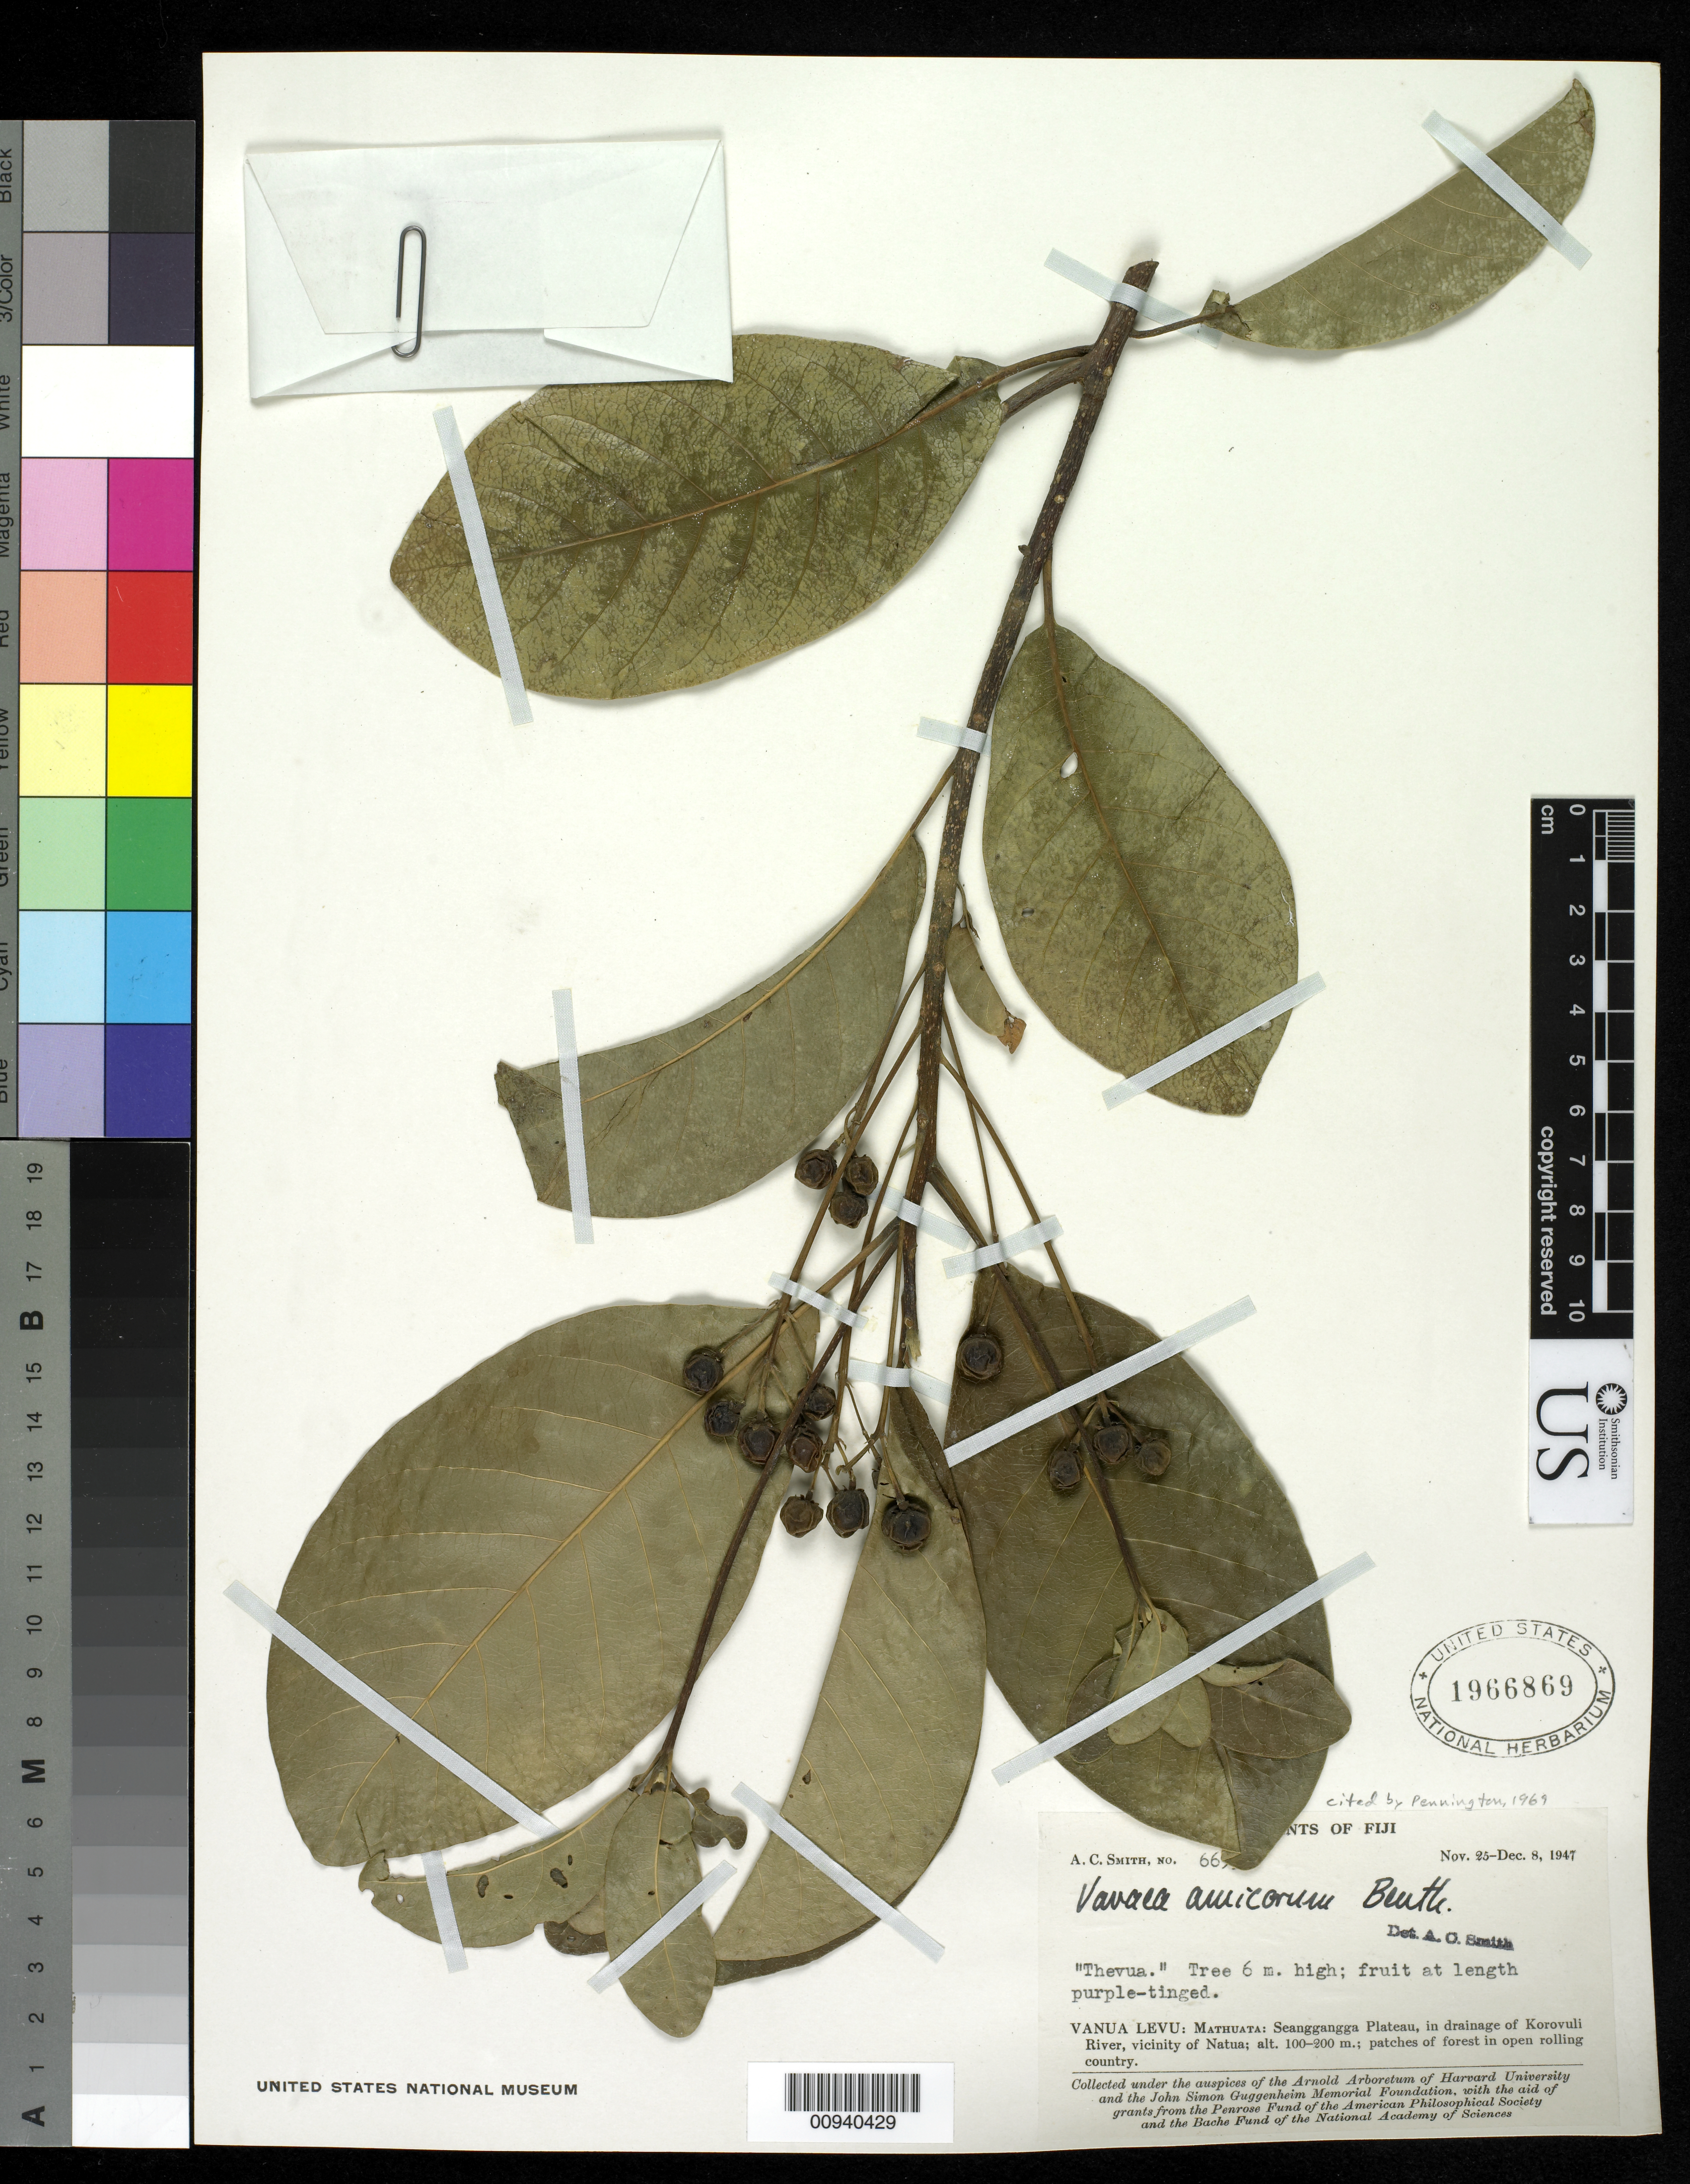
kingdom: Plantae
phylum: Tracheophyta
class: Magnoliopsida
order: Sapindales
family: Meliaceae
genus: Vavaea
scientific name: Vavaea amicorum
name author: Benth.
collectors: C. A. Smith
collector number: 6695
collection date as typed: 25 Nov 1947 to 08 Dec 1947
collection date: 1947-11-25/1947-12-08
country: Fiji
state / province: Northern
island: Macuata-i-wai [Mathuata-i-wai]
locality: Mathuata: Seanggangga Plateau, in drainage of Korovuli River, vicinity of Natua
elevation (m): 100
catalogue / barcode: US 1966869